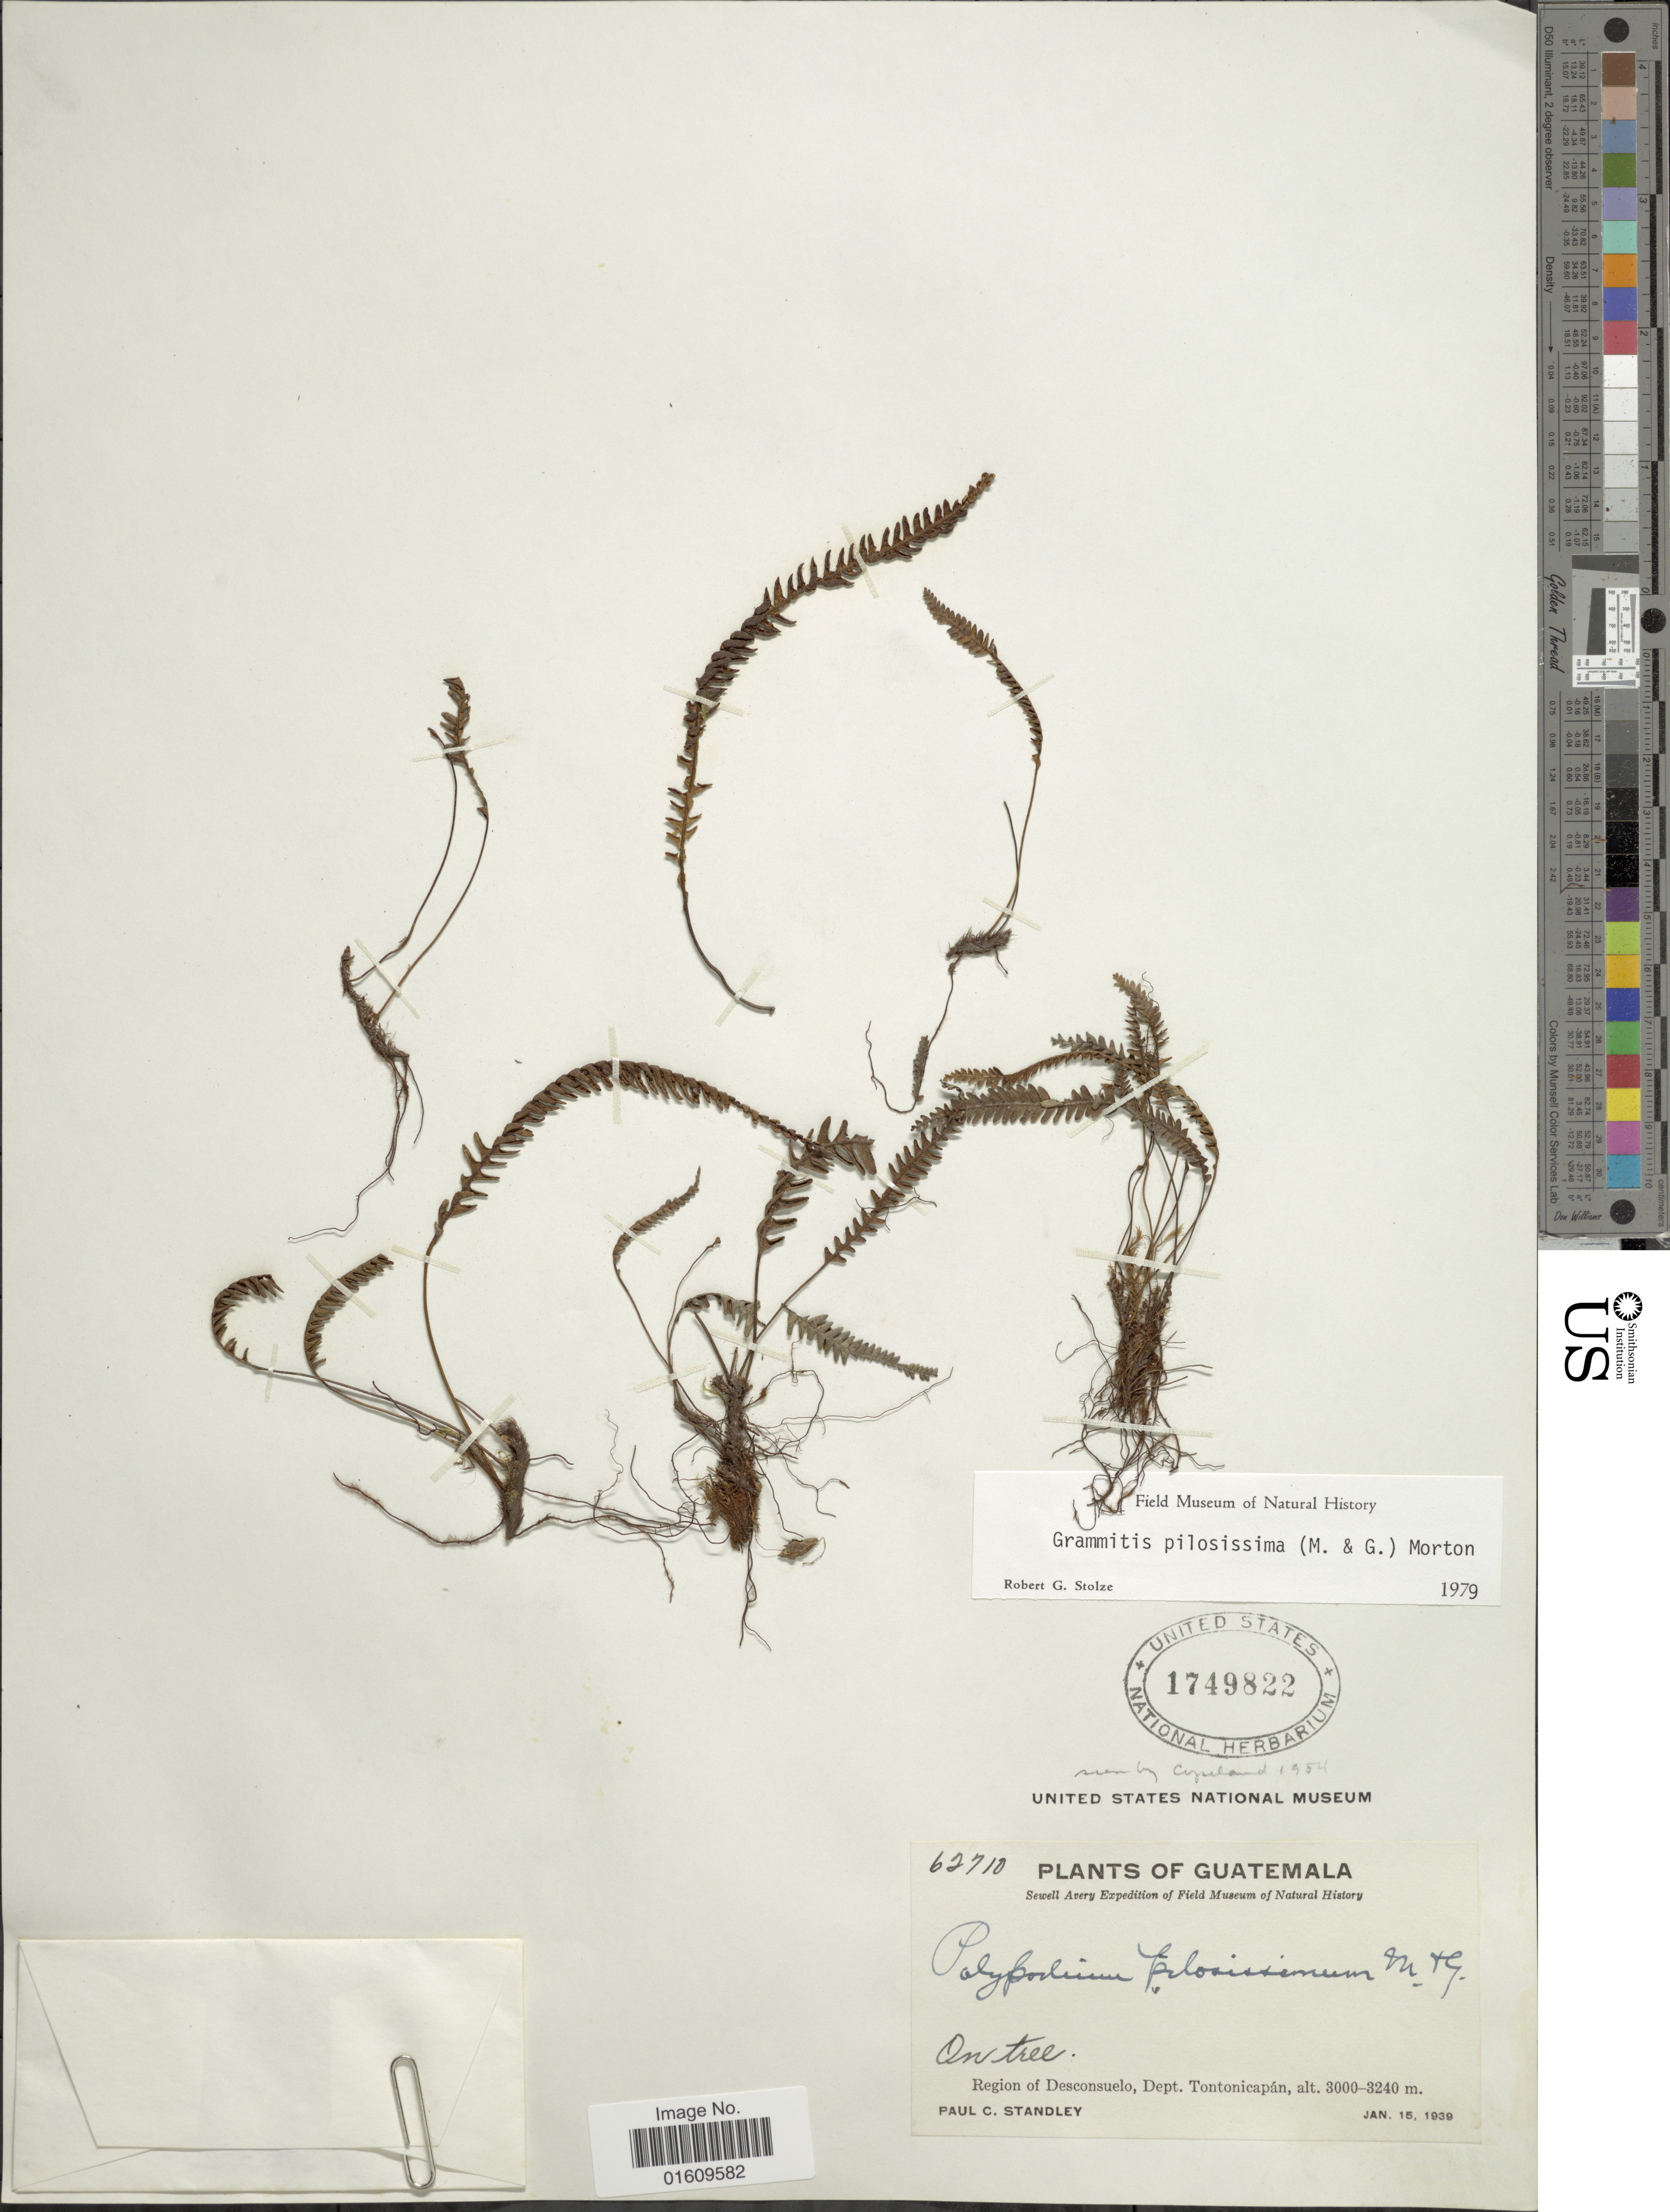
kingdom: Plantae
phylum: Tracheophyta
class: Polypodiopsida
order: Polypodiales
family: Polypodiaceae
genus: Melpomene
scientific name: Melpomene pilosissima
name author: (M. Martens & Galeotti) A.R. Sm. & R.C. Moran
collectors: P. C. Standley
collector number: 62710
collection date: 1939-01-15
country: Guatemala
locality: Region of Desconsuelo, Dept, Tontonicapan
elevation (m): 3000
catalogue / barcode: US 1749822